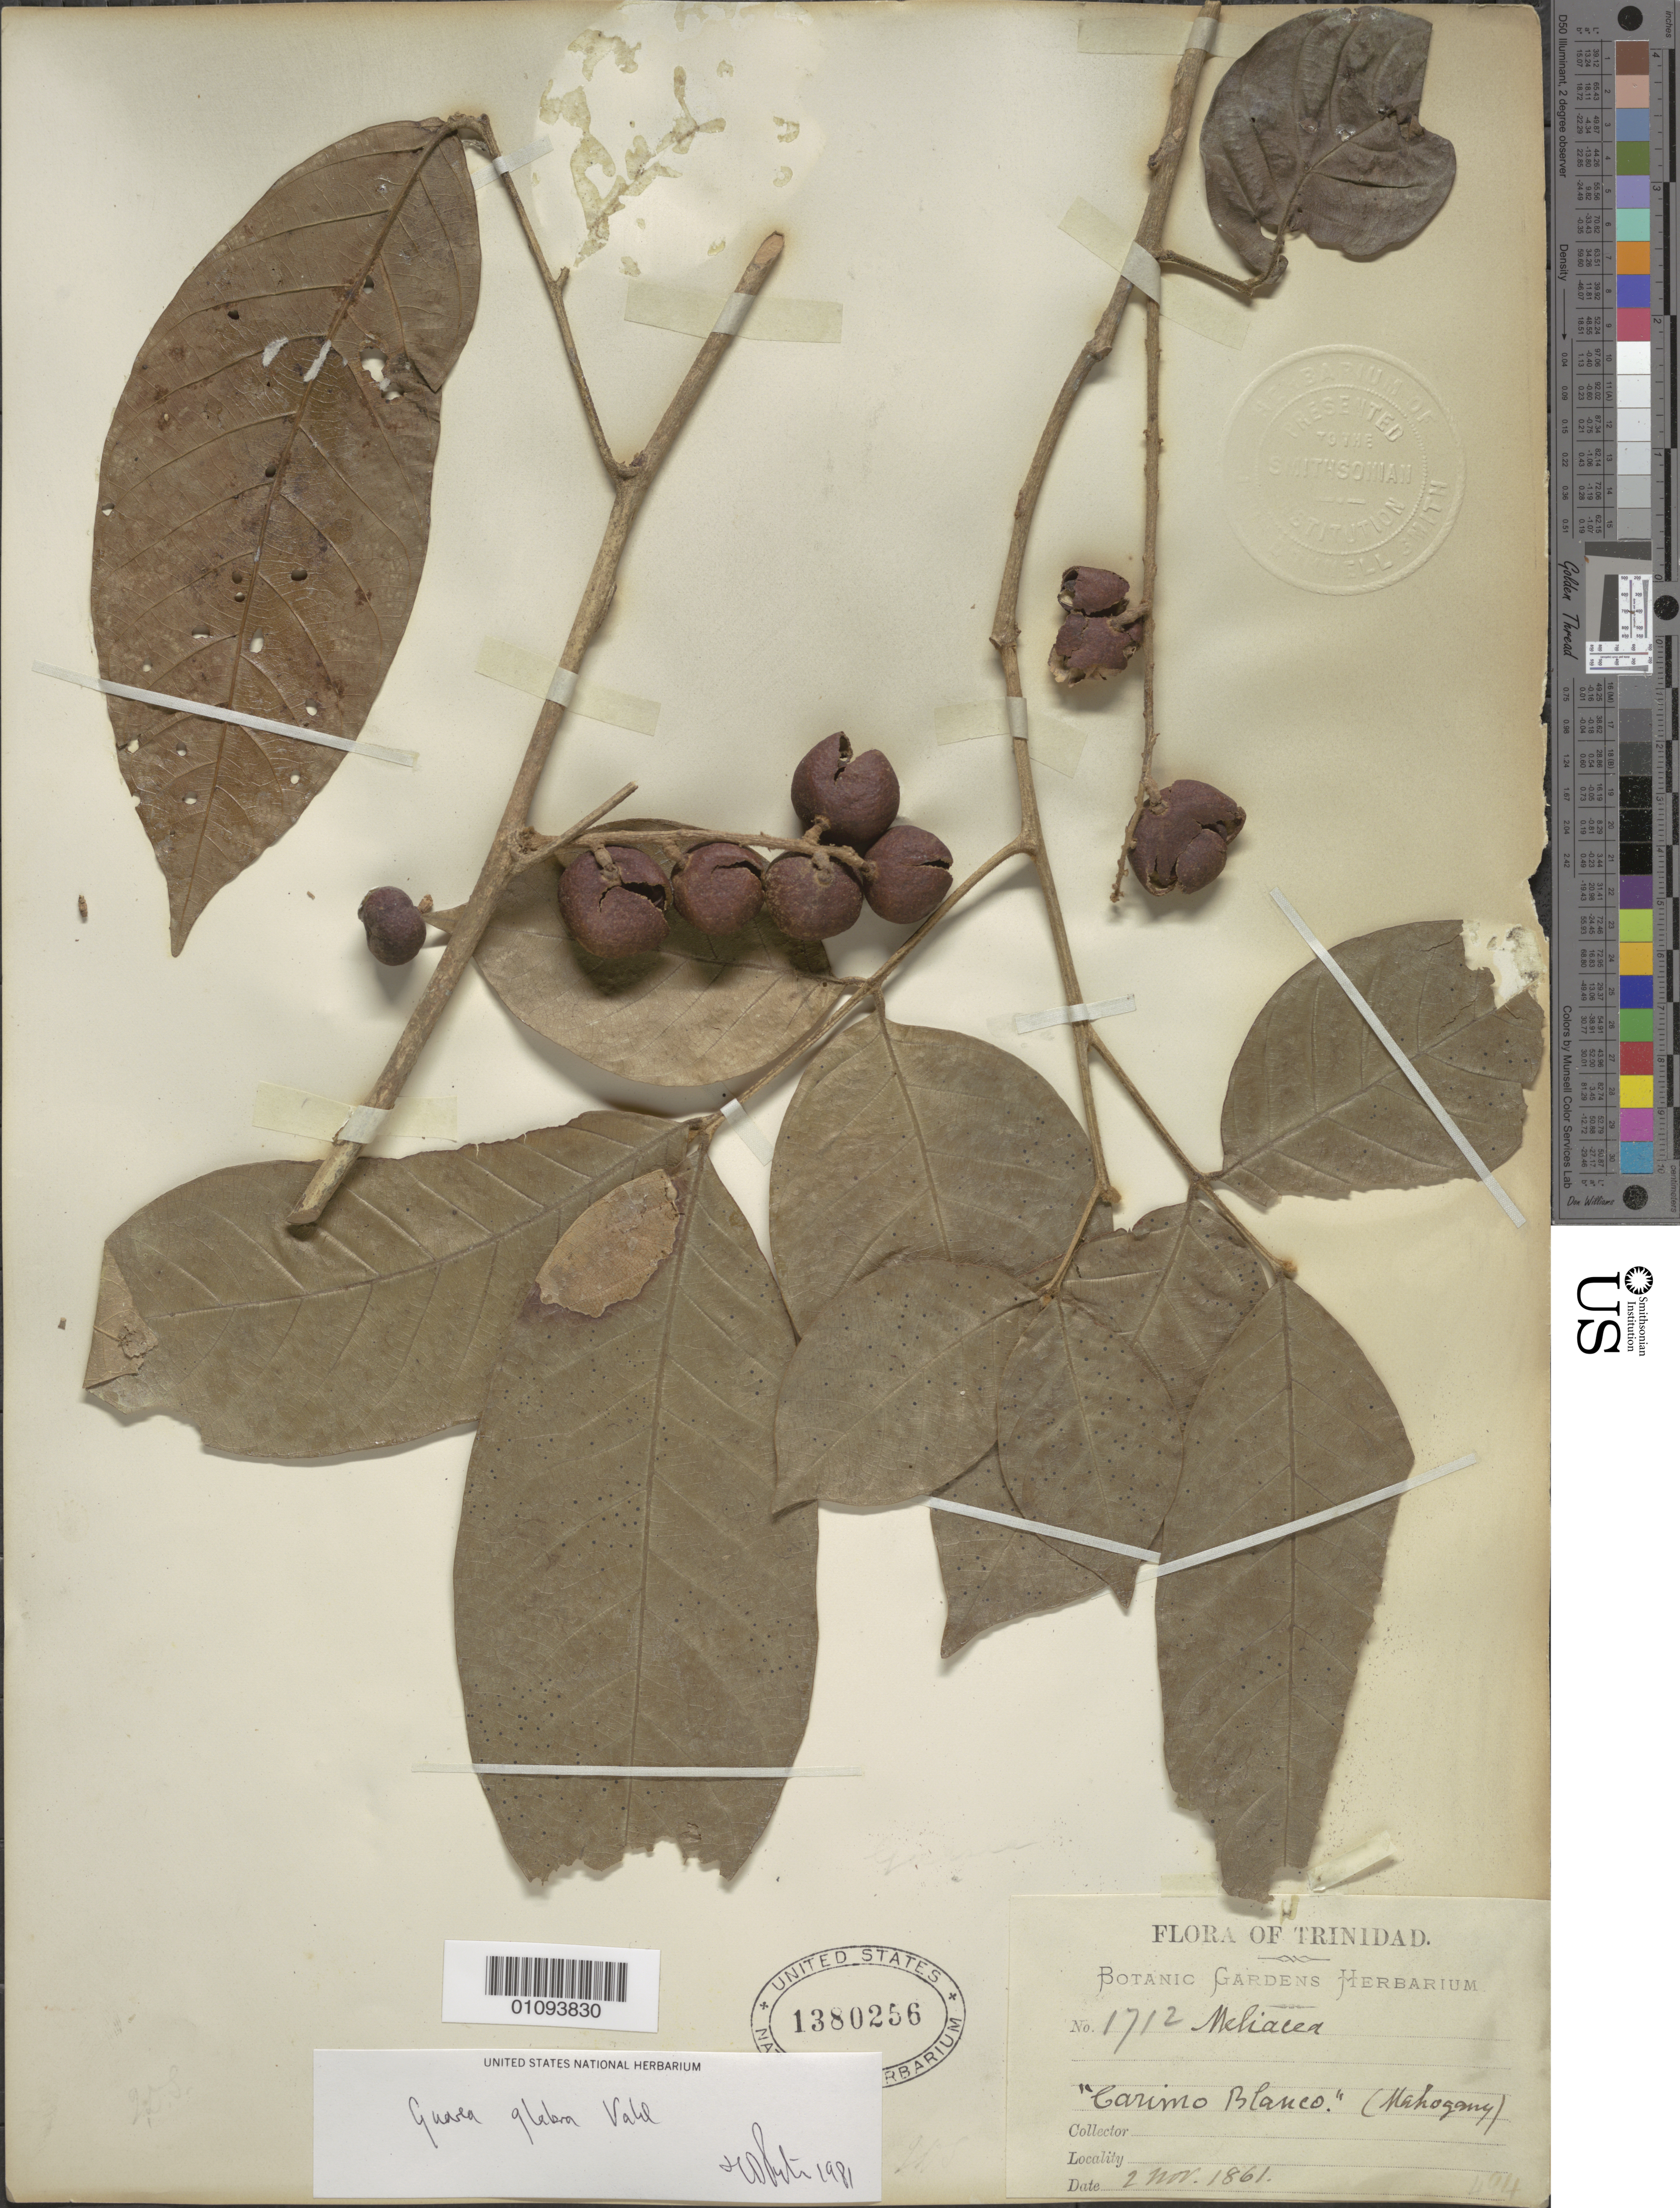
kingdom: Plantae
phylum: Tracheophyta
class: Magnoliopsida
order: Sapindales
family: Meliaceae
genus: Guarea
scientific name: Guarea glabra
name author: Vahl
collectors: Botanic Gardens Herbarium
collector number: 1712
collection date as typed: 02 Nov 1861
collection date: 1861-11-02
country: Trinidad and Tobago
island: Trinidad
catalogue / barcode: US 1380256